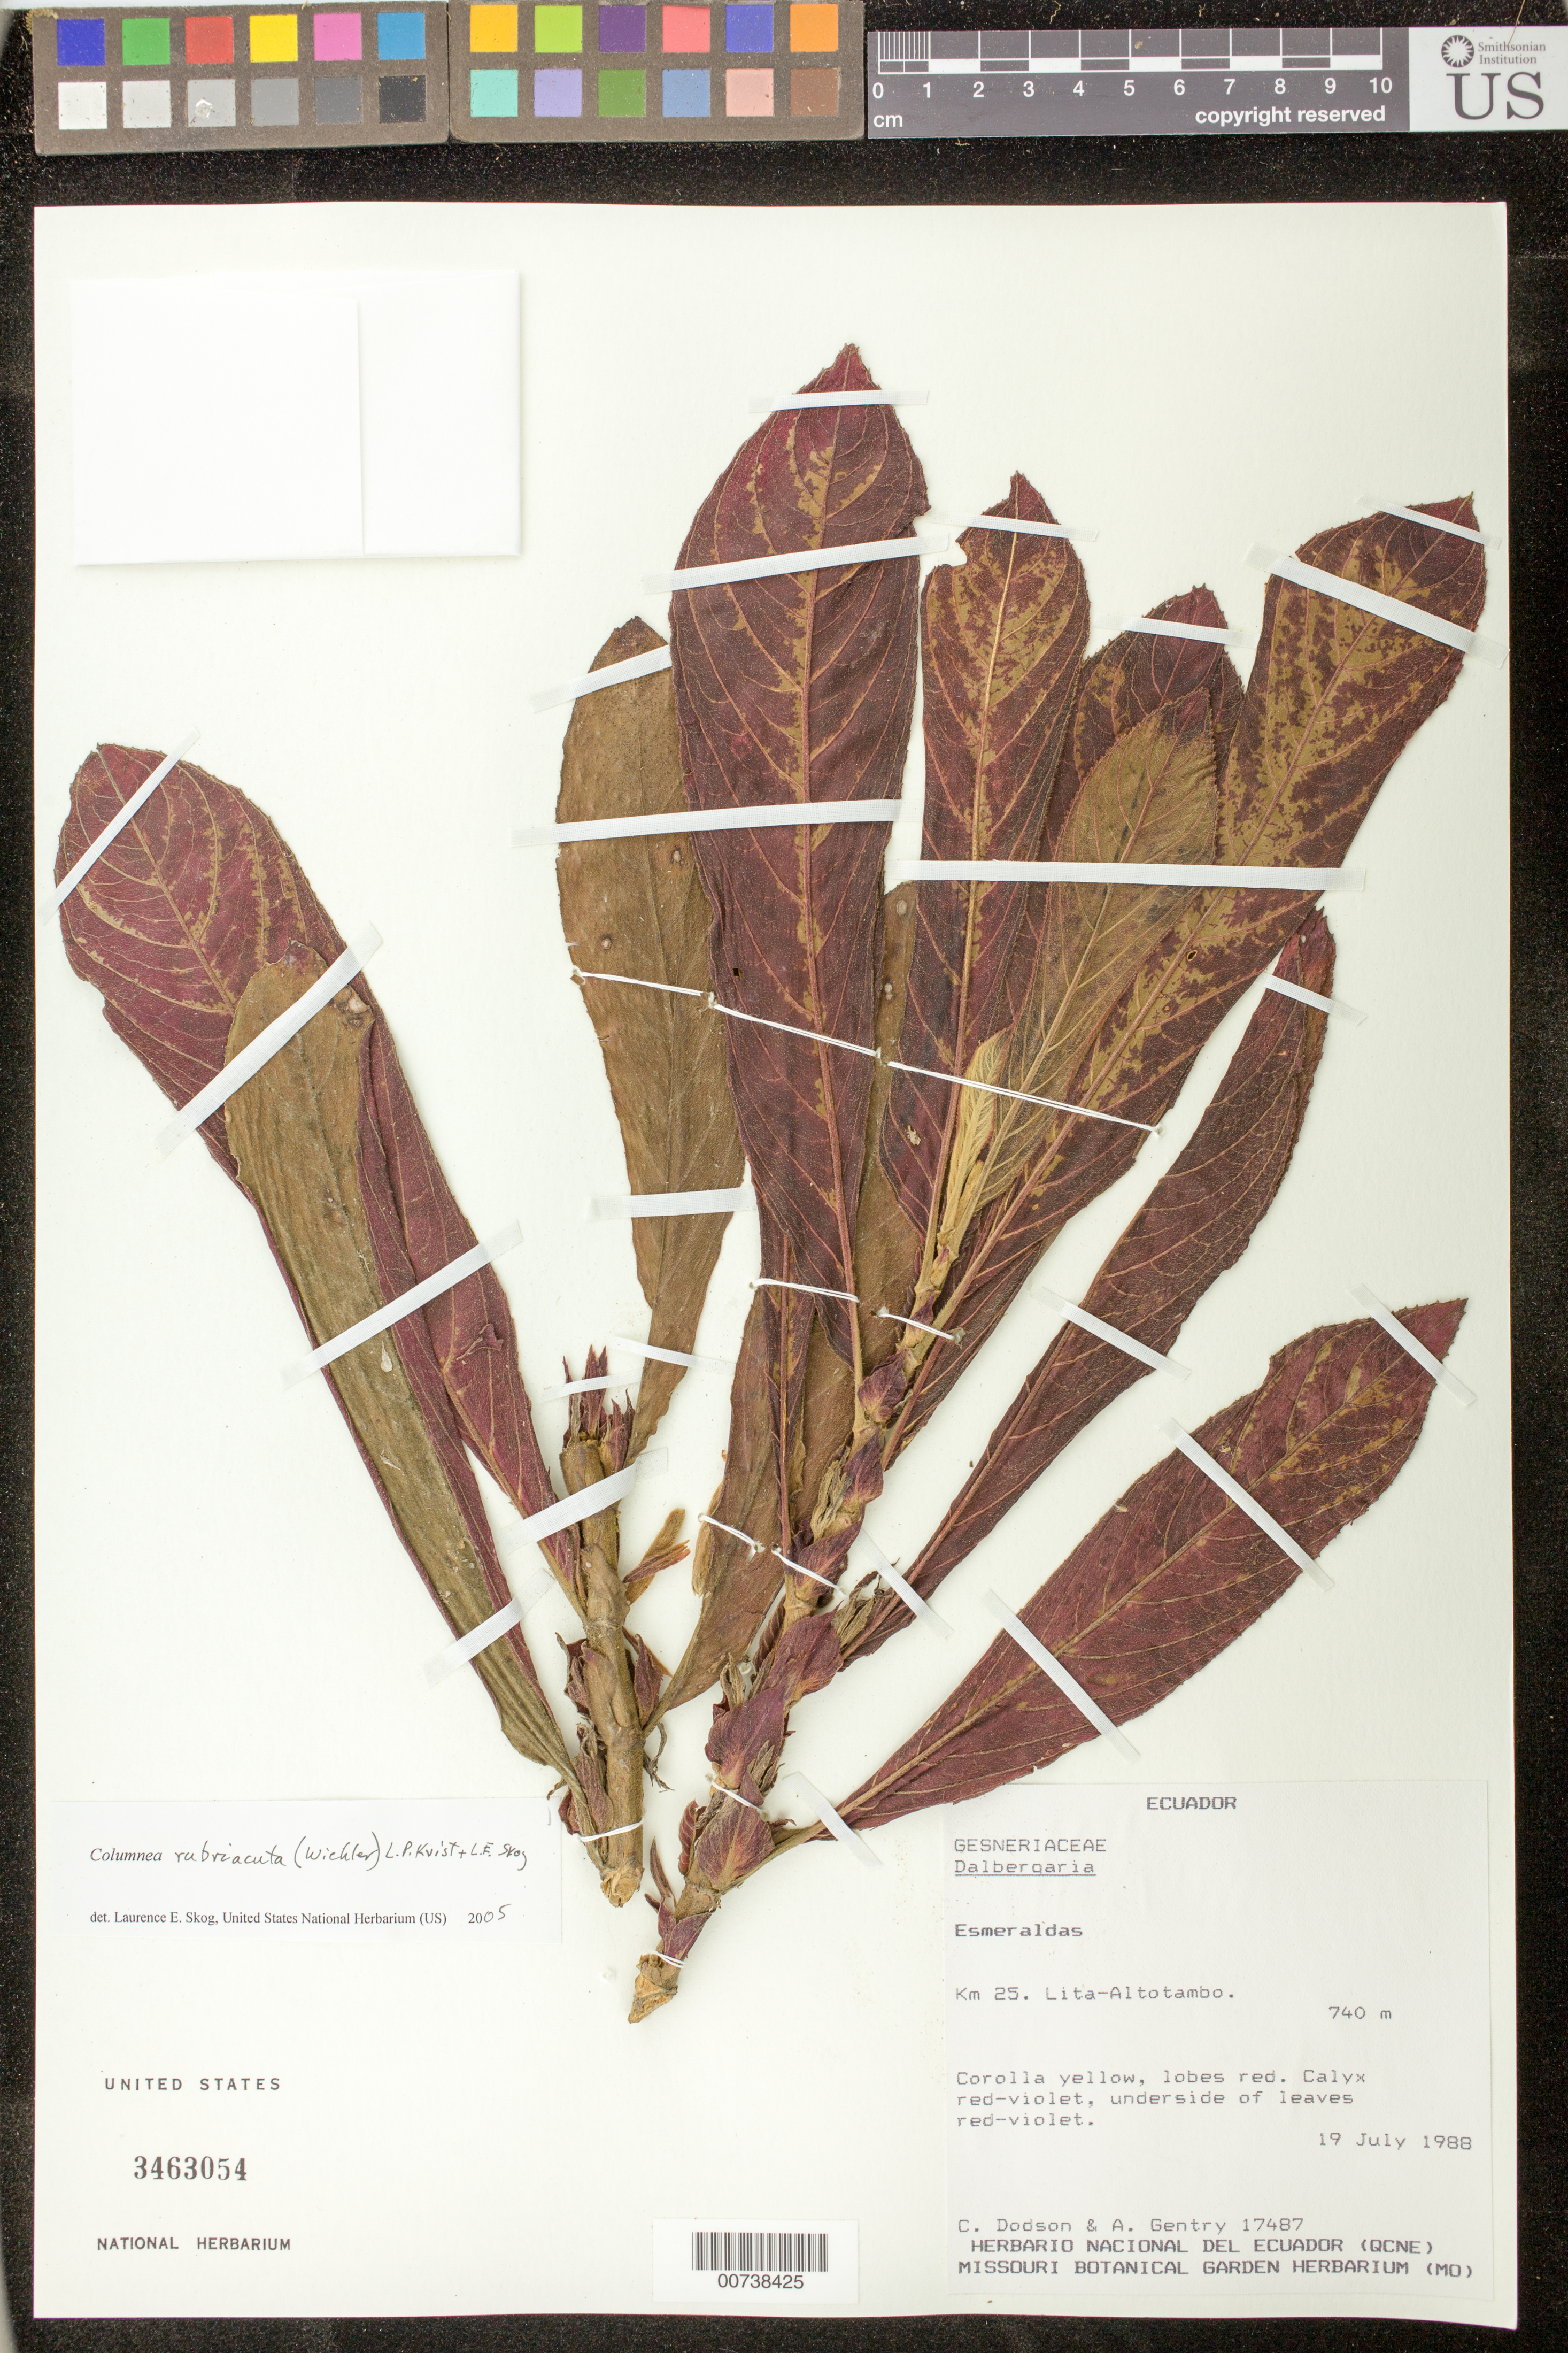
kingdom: Plantae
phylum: Tracheophyta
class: Magnoliopsida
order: Lamiales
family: Gesneriaceae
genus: Columnea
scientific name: Columnea rubriacuta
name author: (Wiehler) L.P. Kvist & L.E. Skog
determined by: Skog, Laurence E.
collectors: C. H. Dodson & A. H. Gentry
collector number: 17487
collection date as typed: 19 Jul 1988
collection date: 1988-07-19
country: Ecuador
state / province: Esmeraldas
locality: Km 25 Lita-Altotambo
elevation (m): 740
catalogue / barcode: US 3463054